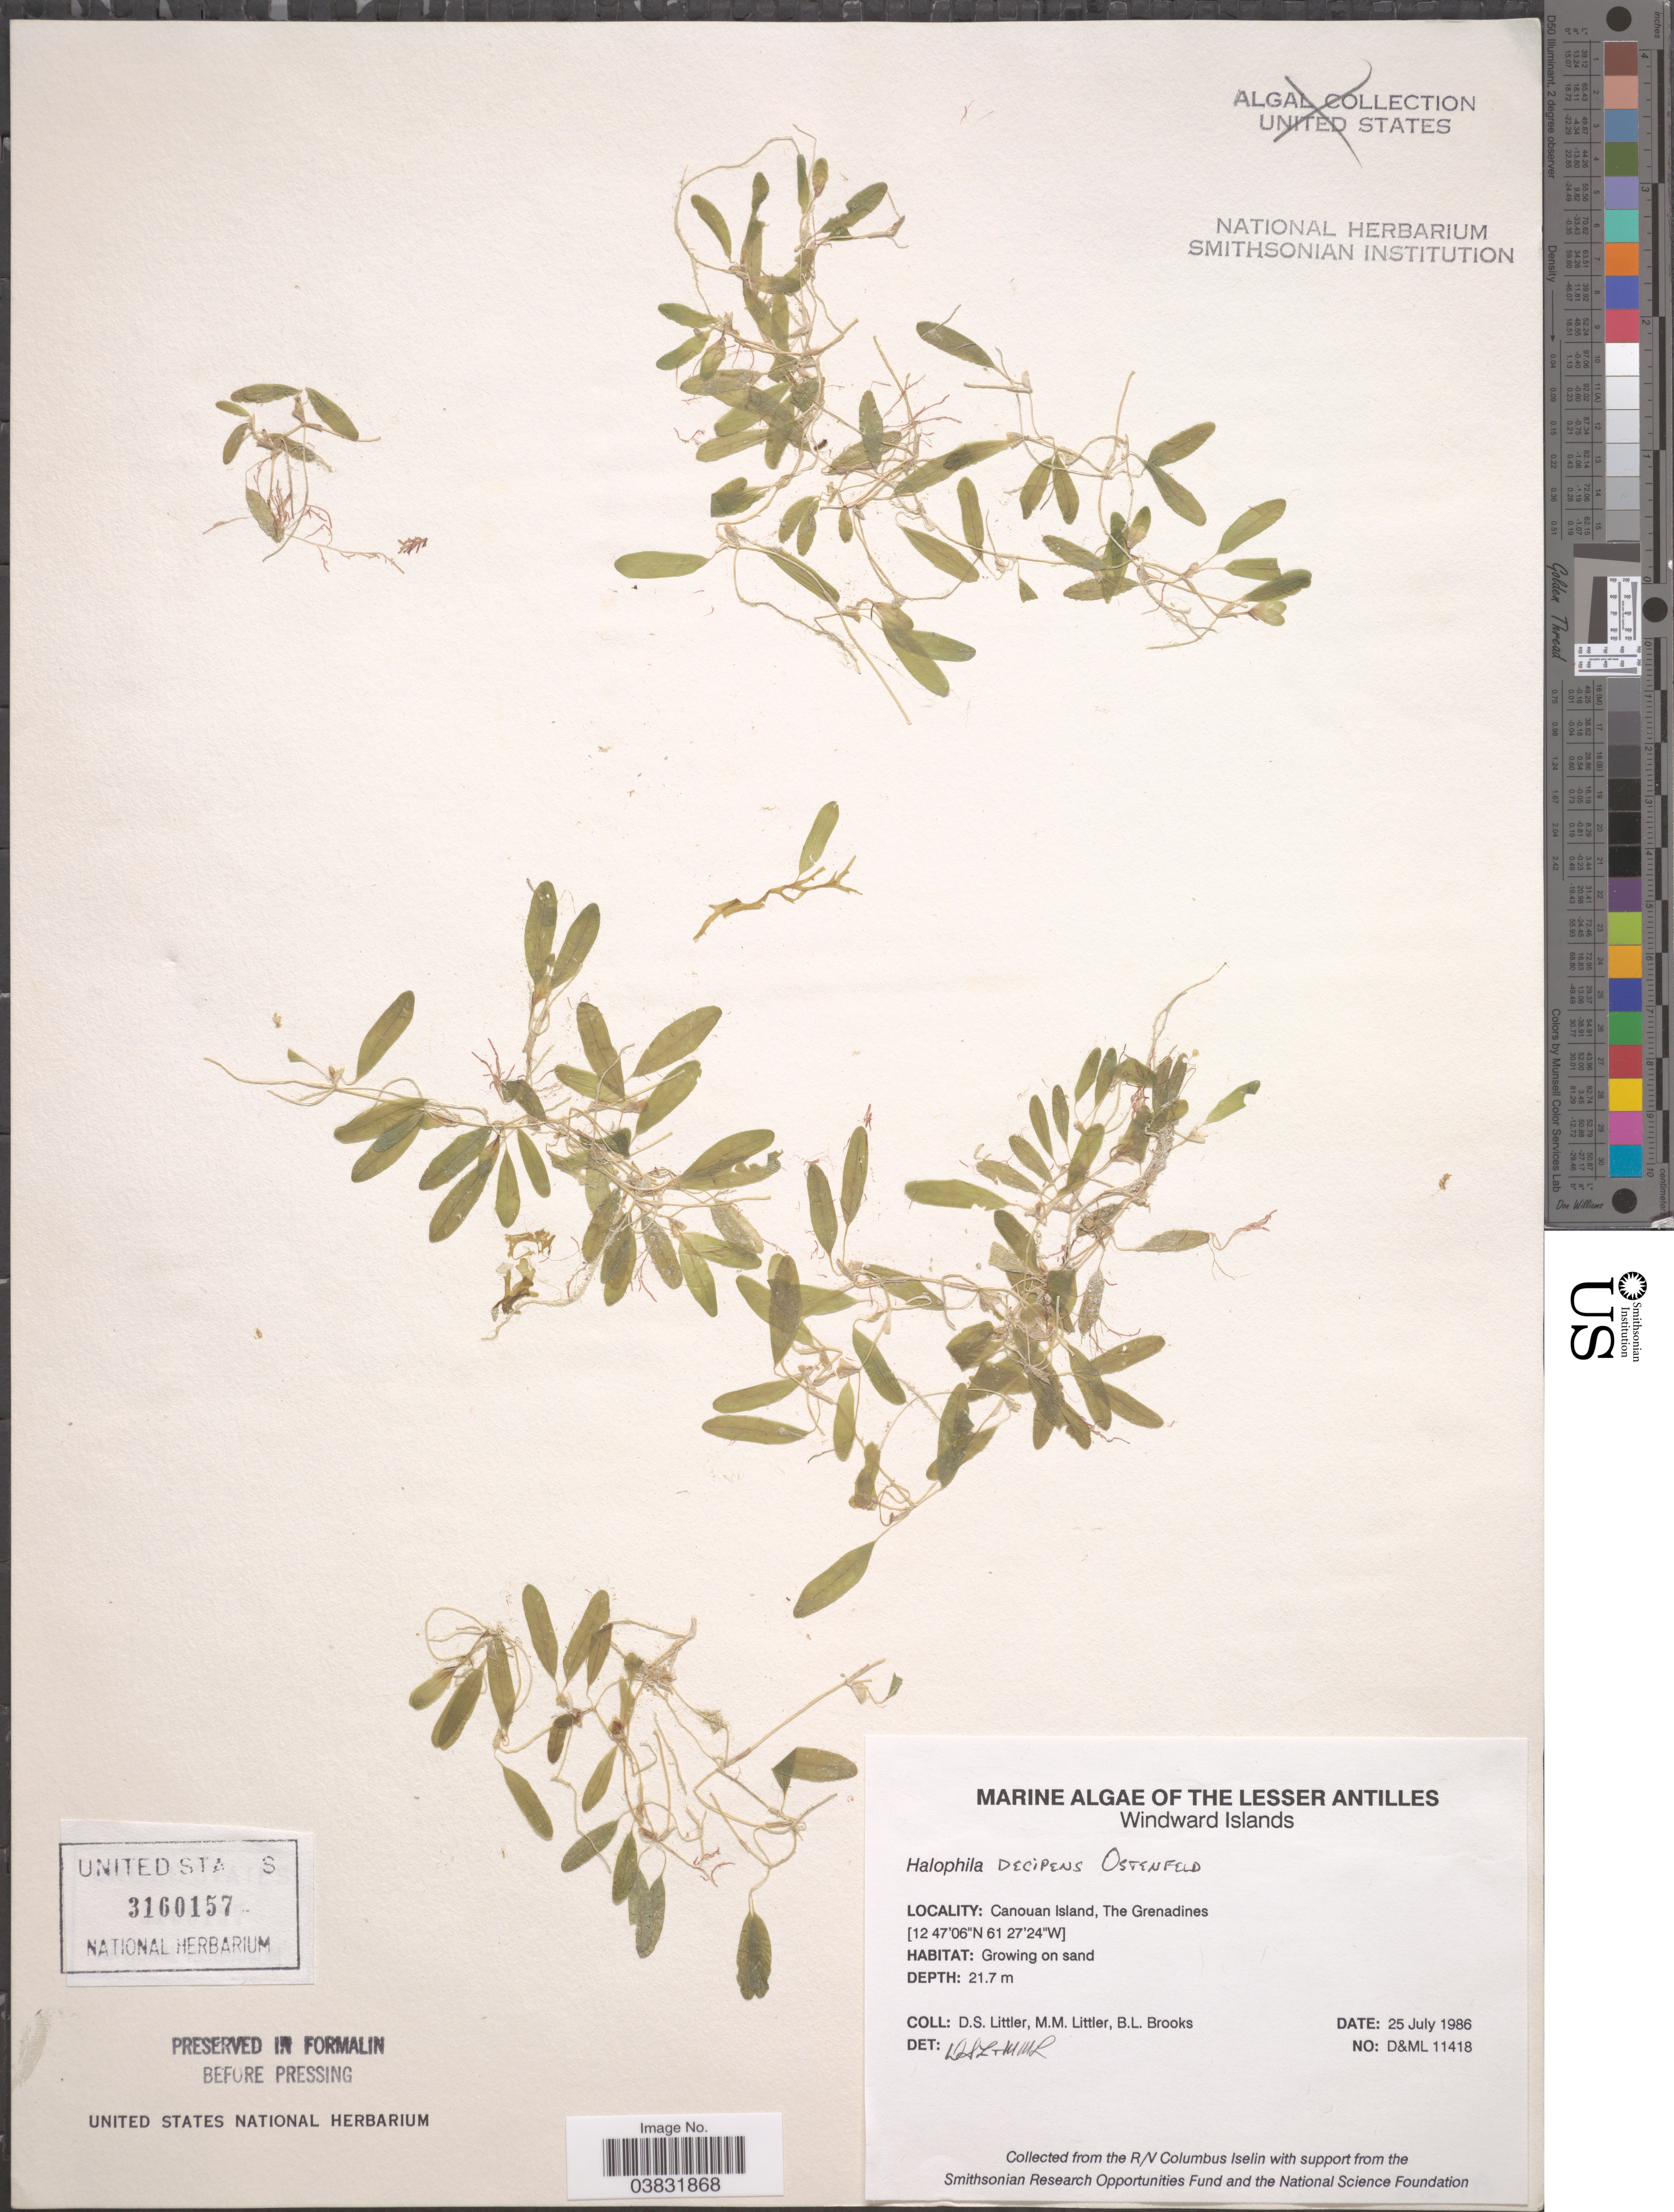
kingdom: Plantae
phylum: Tracheophyta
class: Liliopsida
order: Alismatales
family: Hydrocharitaceae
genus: Halophila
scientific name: Halophila decipiens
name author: Ostenf.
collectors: D. S. Littler & B. Brooks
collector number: D&ML 11418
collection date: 1986-07-25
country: St. Vincent - Grenadines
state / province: Grenadines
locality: The Lesser Antilles. Windward Islands. Canouan Island, The Grenadines.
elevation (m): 21.7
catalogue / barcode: US 3160157